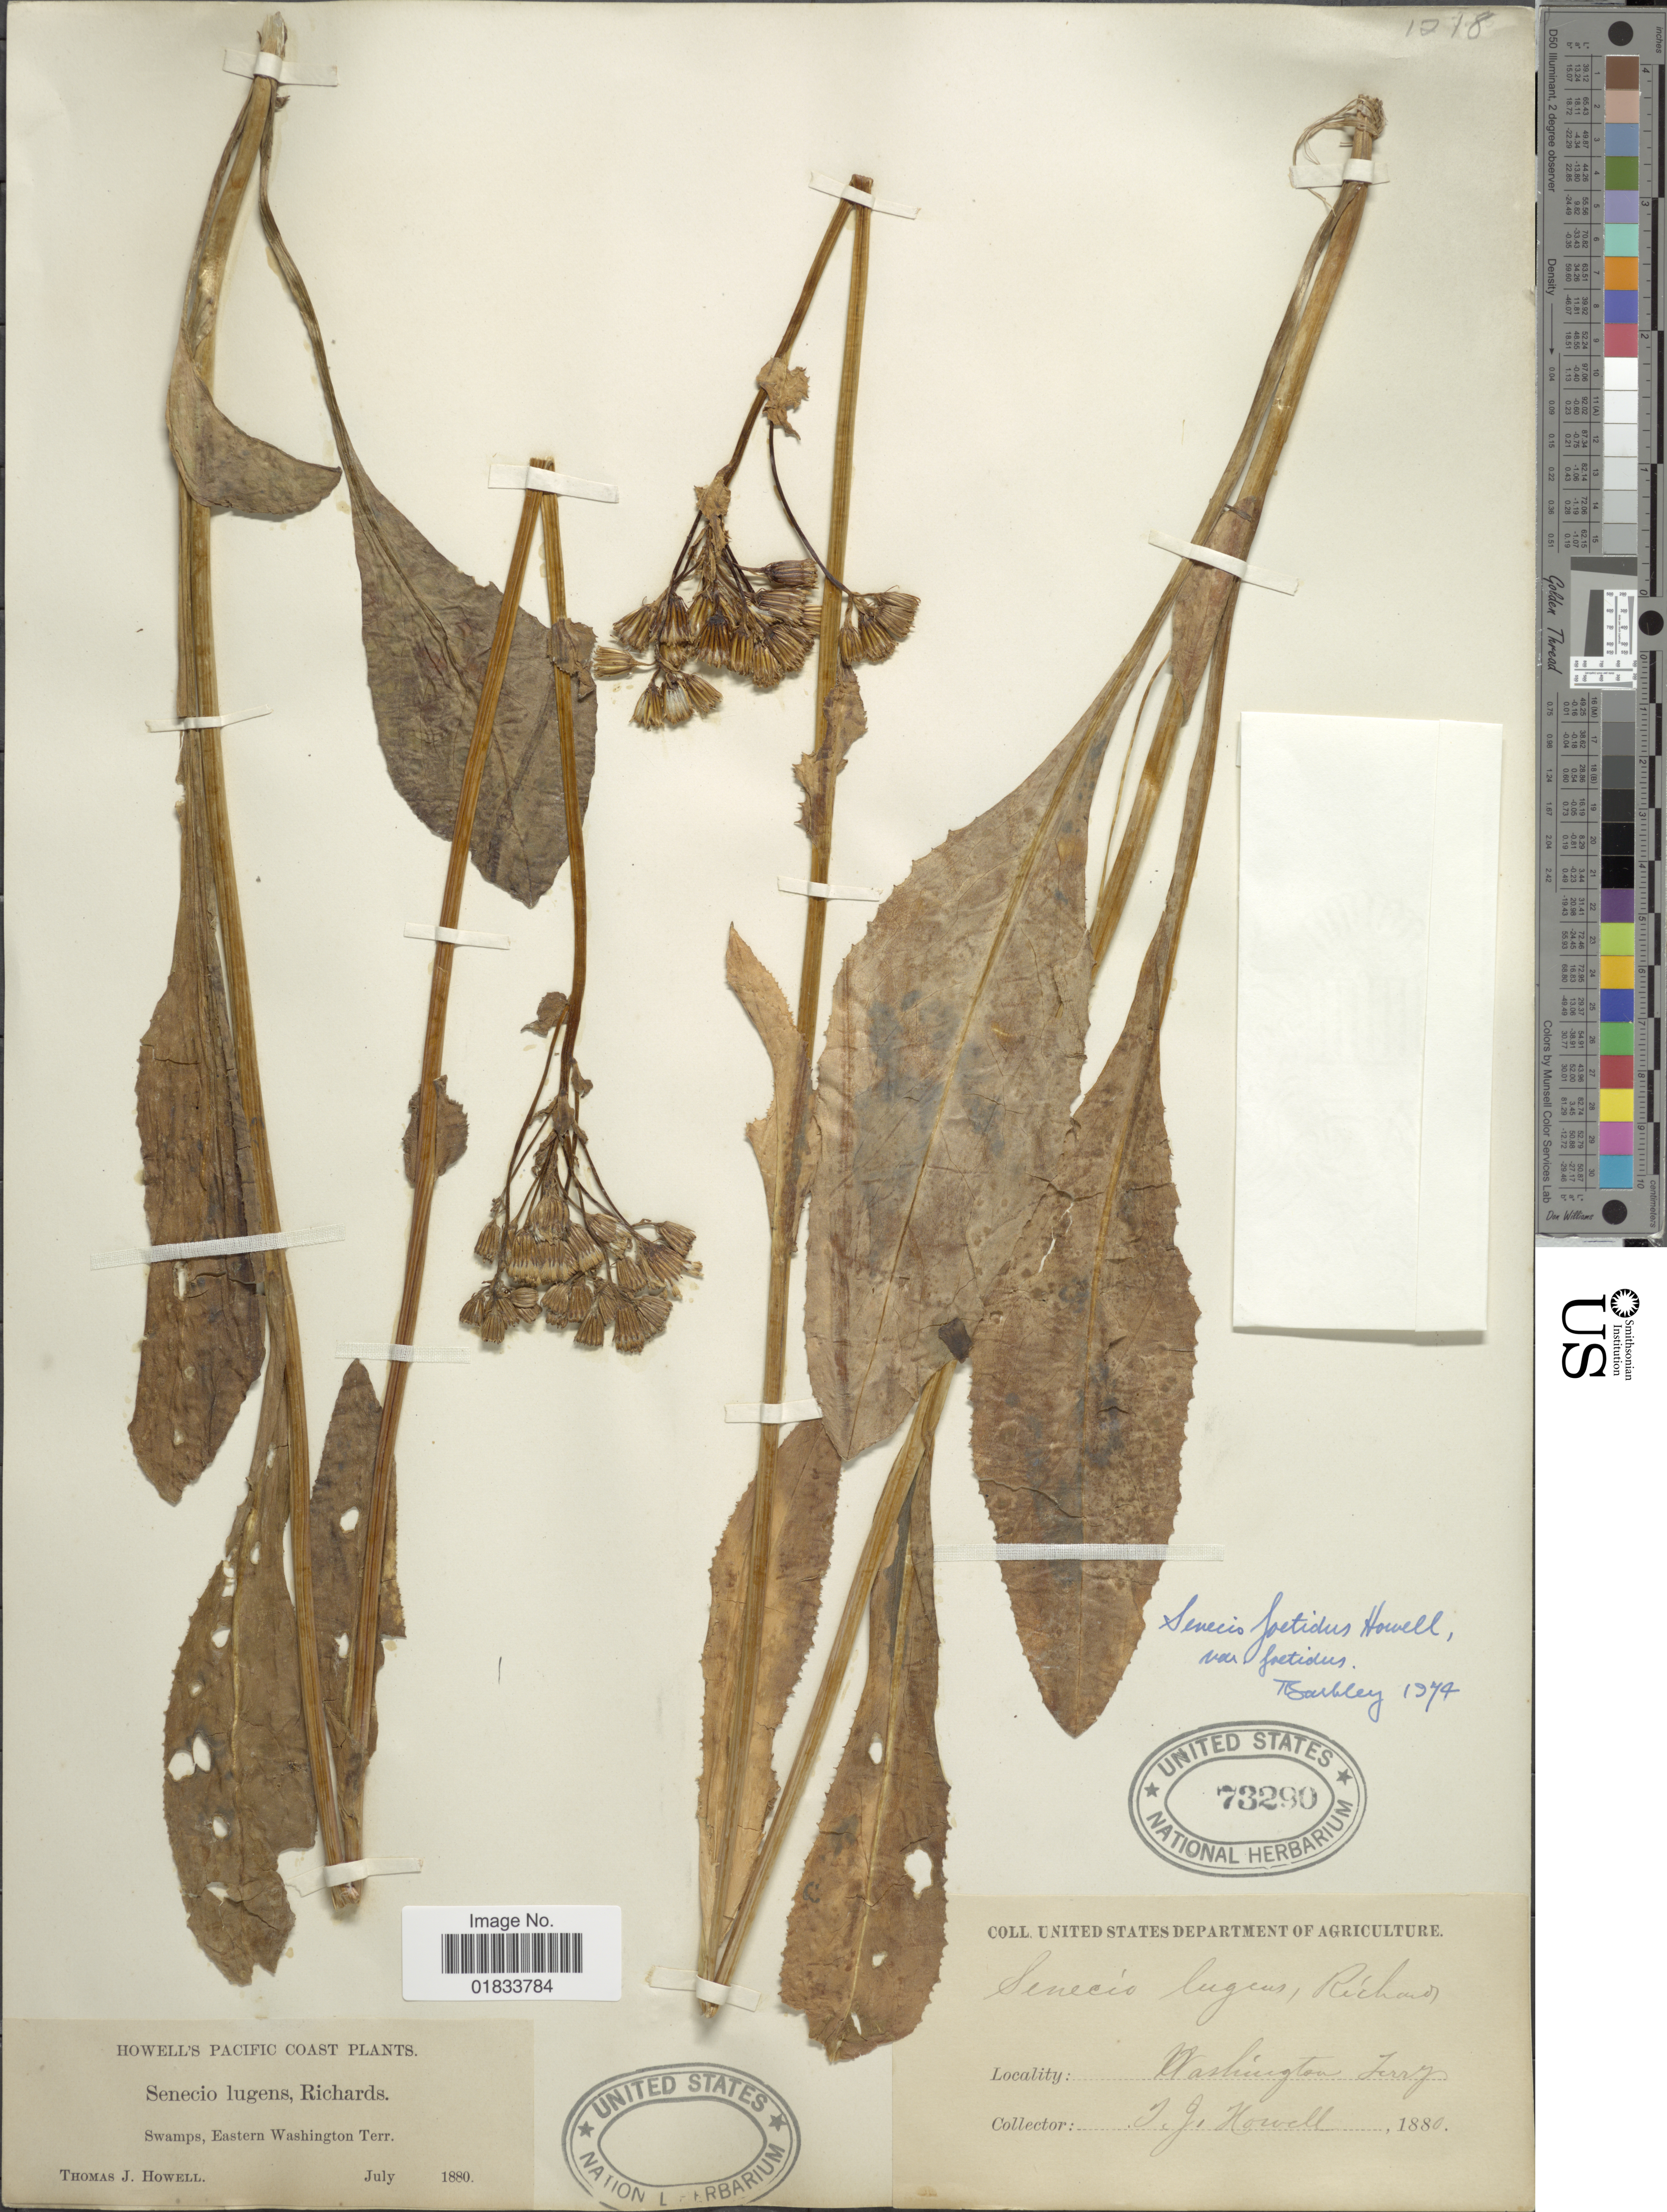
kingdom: Plantae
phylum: Tracheophyta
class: Magnoliopsida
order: Asterales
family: Asteraceae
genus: Senecio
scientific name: Senecio foetidus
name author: Howell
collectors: T. J. Howell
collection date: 1880-07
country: United States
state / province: Washington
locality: Swamps, Eastern Washington Terr.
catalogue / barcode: US 73290